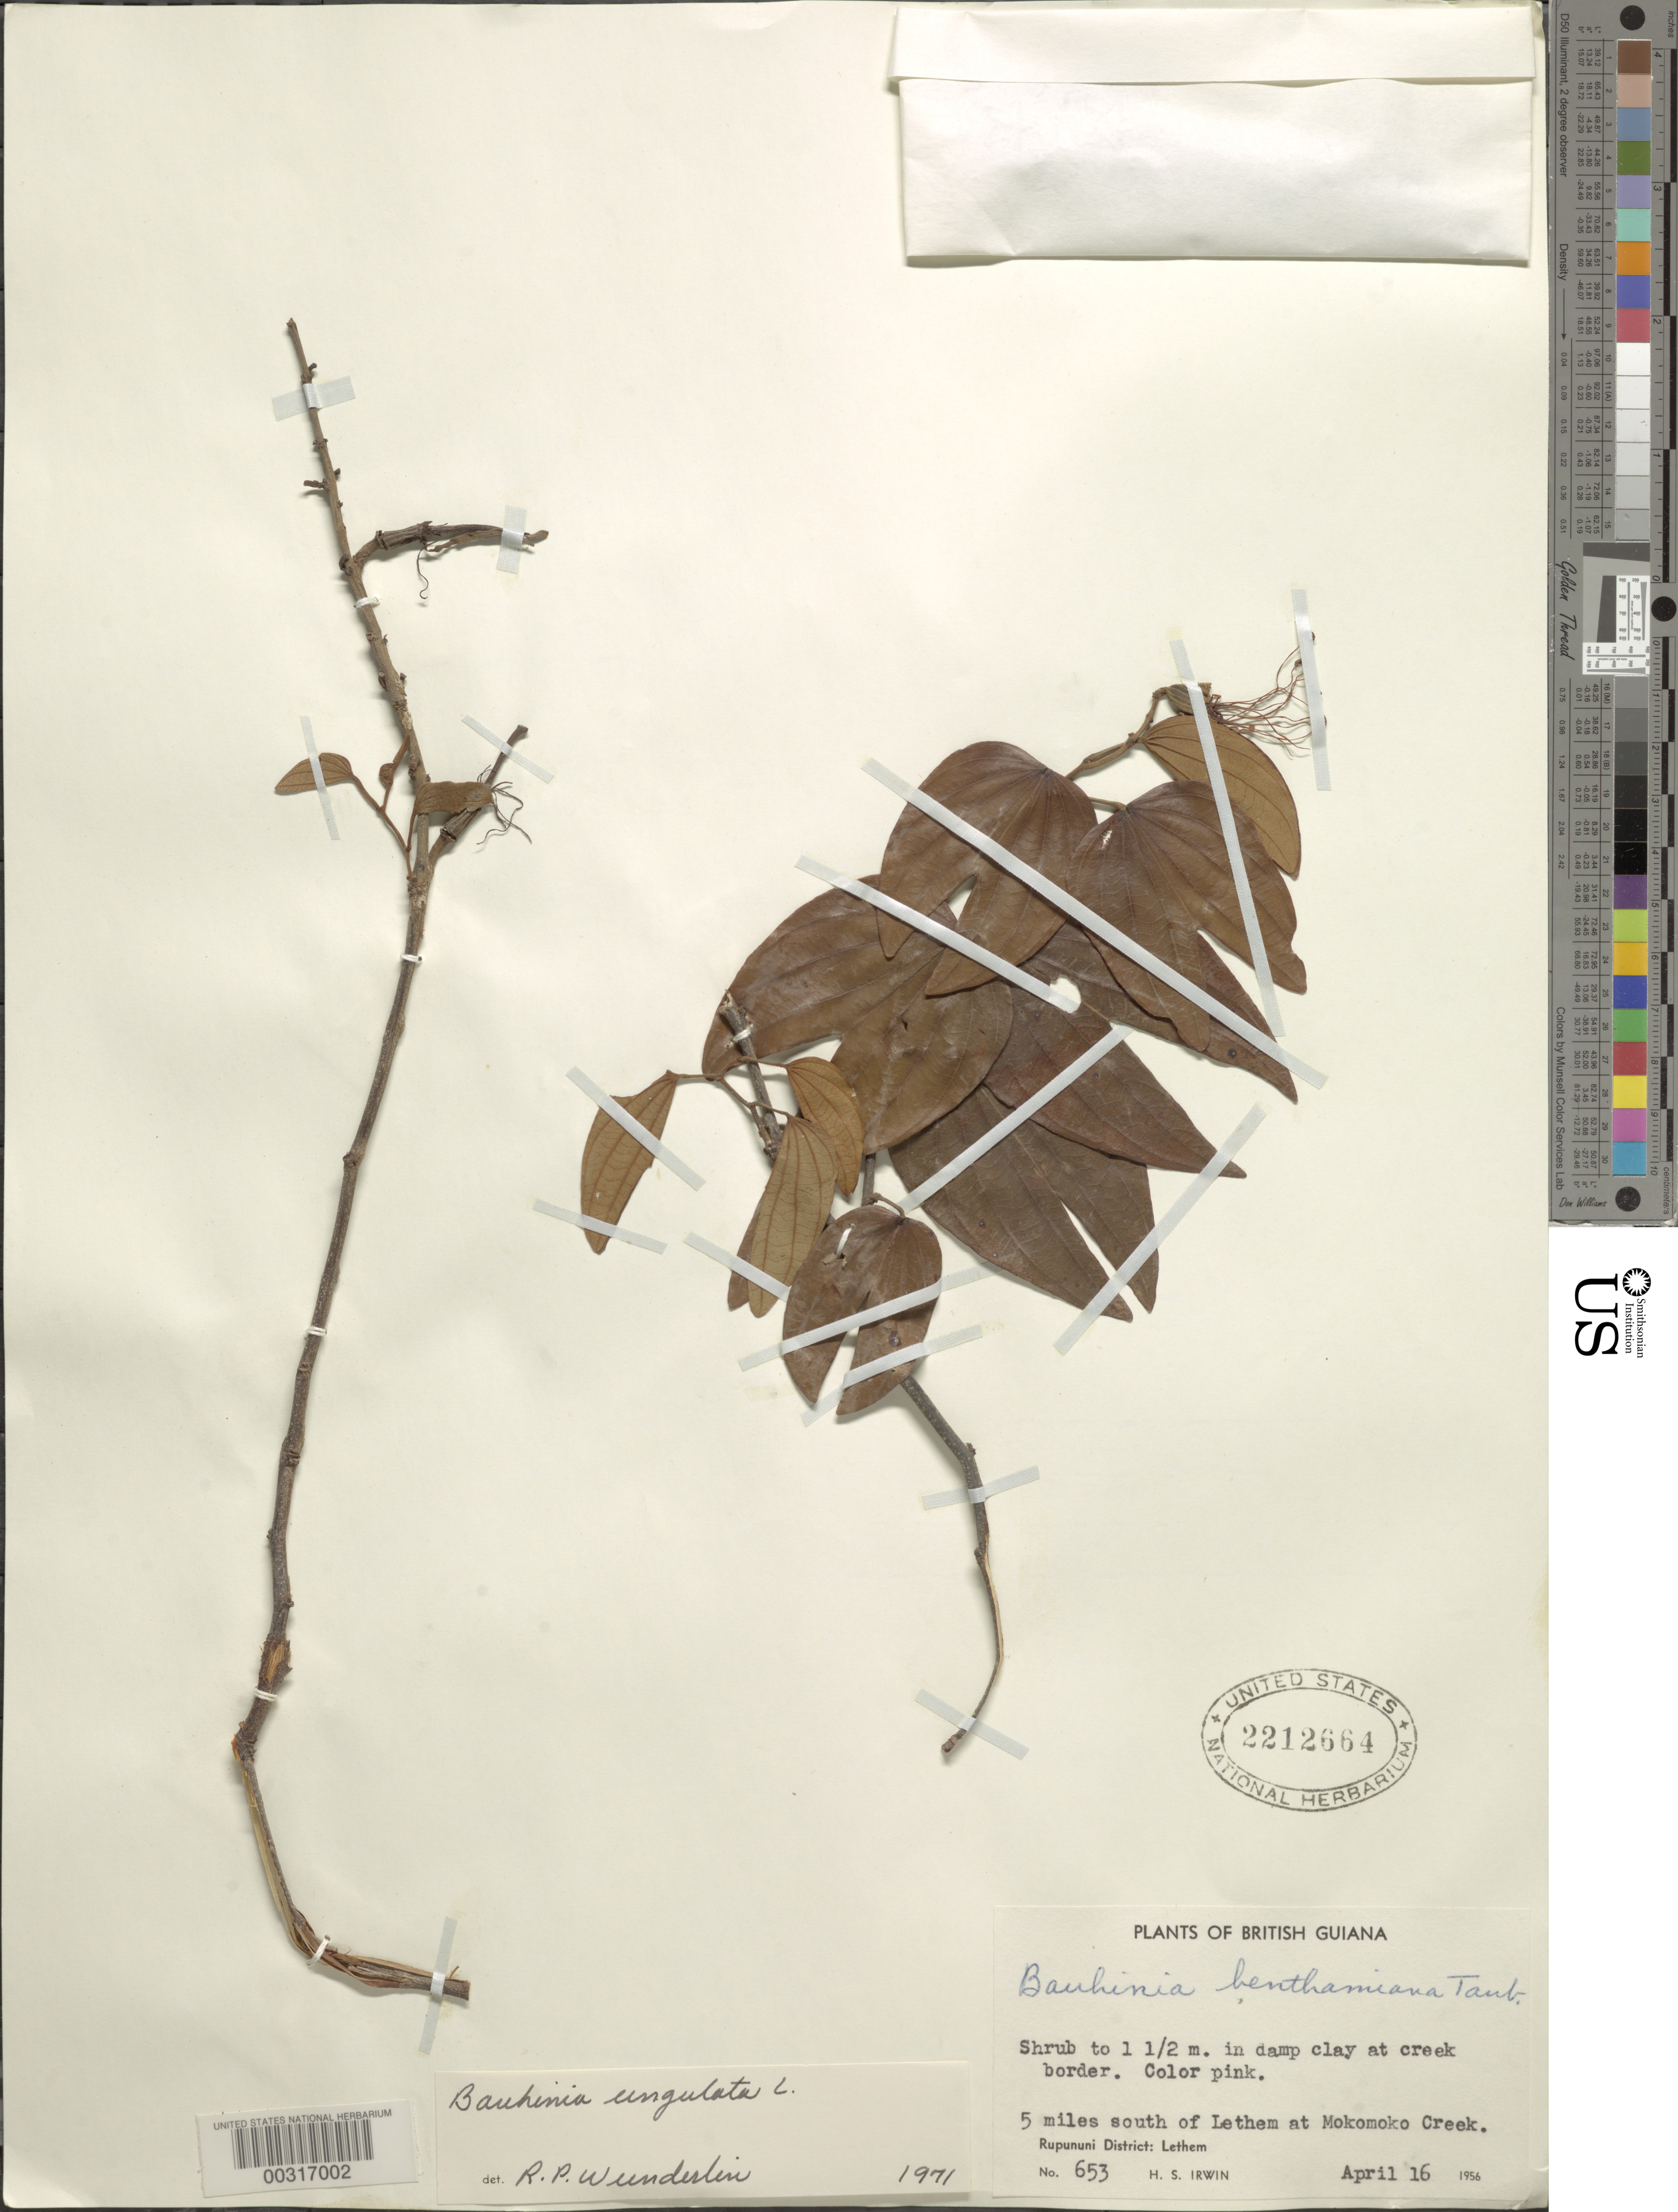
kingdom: Plantae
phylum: Tracheophyta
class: Magnoliopsida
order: Fabales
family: Fabaceae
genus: Bauhinia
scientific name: Bauhinia ungulata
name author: L.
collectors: H. Irwin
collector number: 653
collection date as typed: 16 Apr 1956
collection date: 1956-04-16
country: Guyana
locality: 5 mi s of lethem at mokomoko creek; rupununi dist.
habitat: Damp clay at creek border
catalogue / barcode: US 2212664